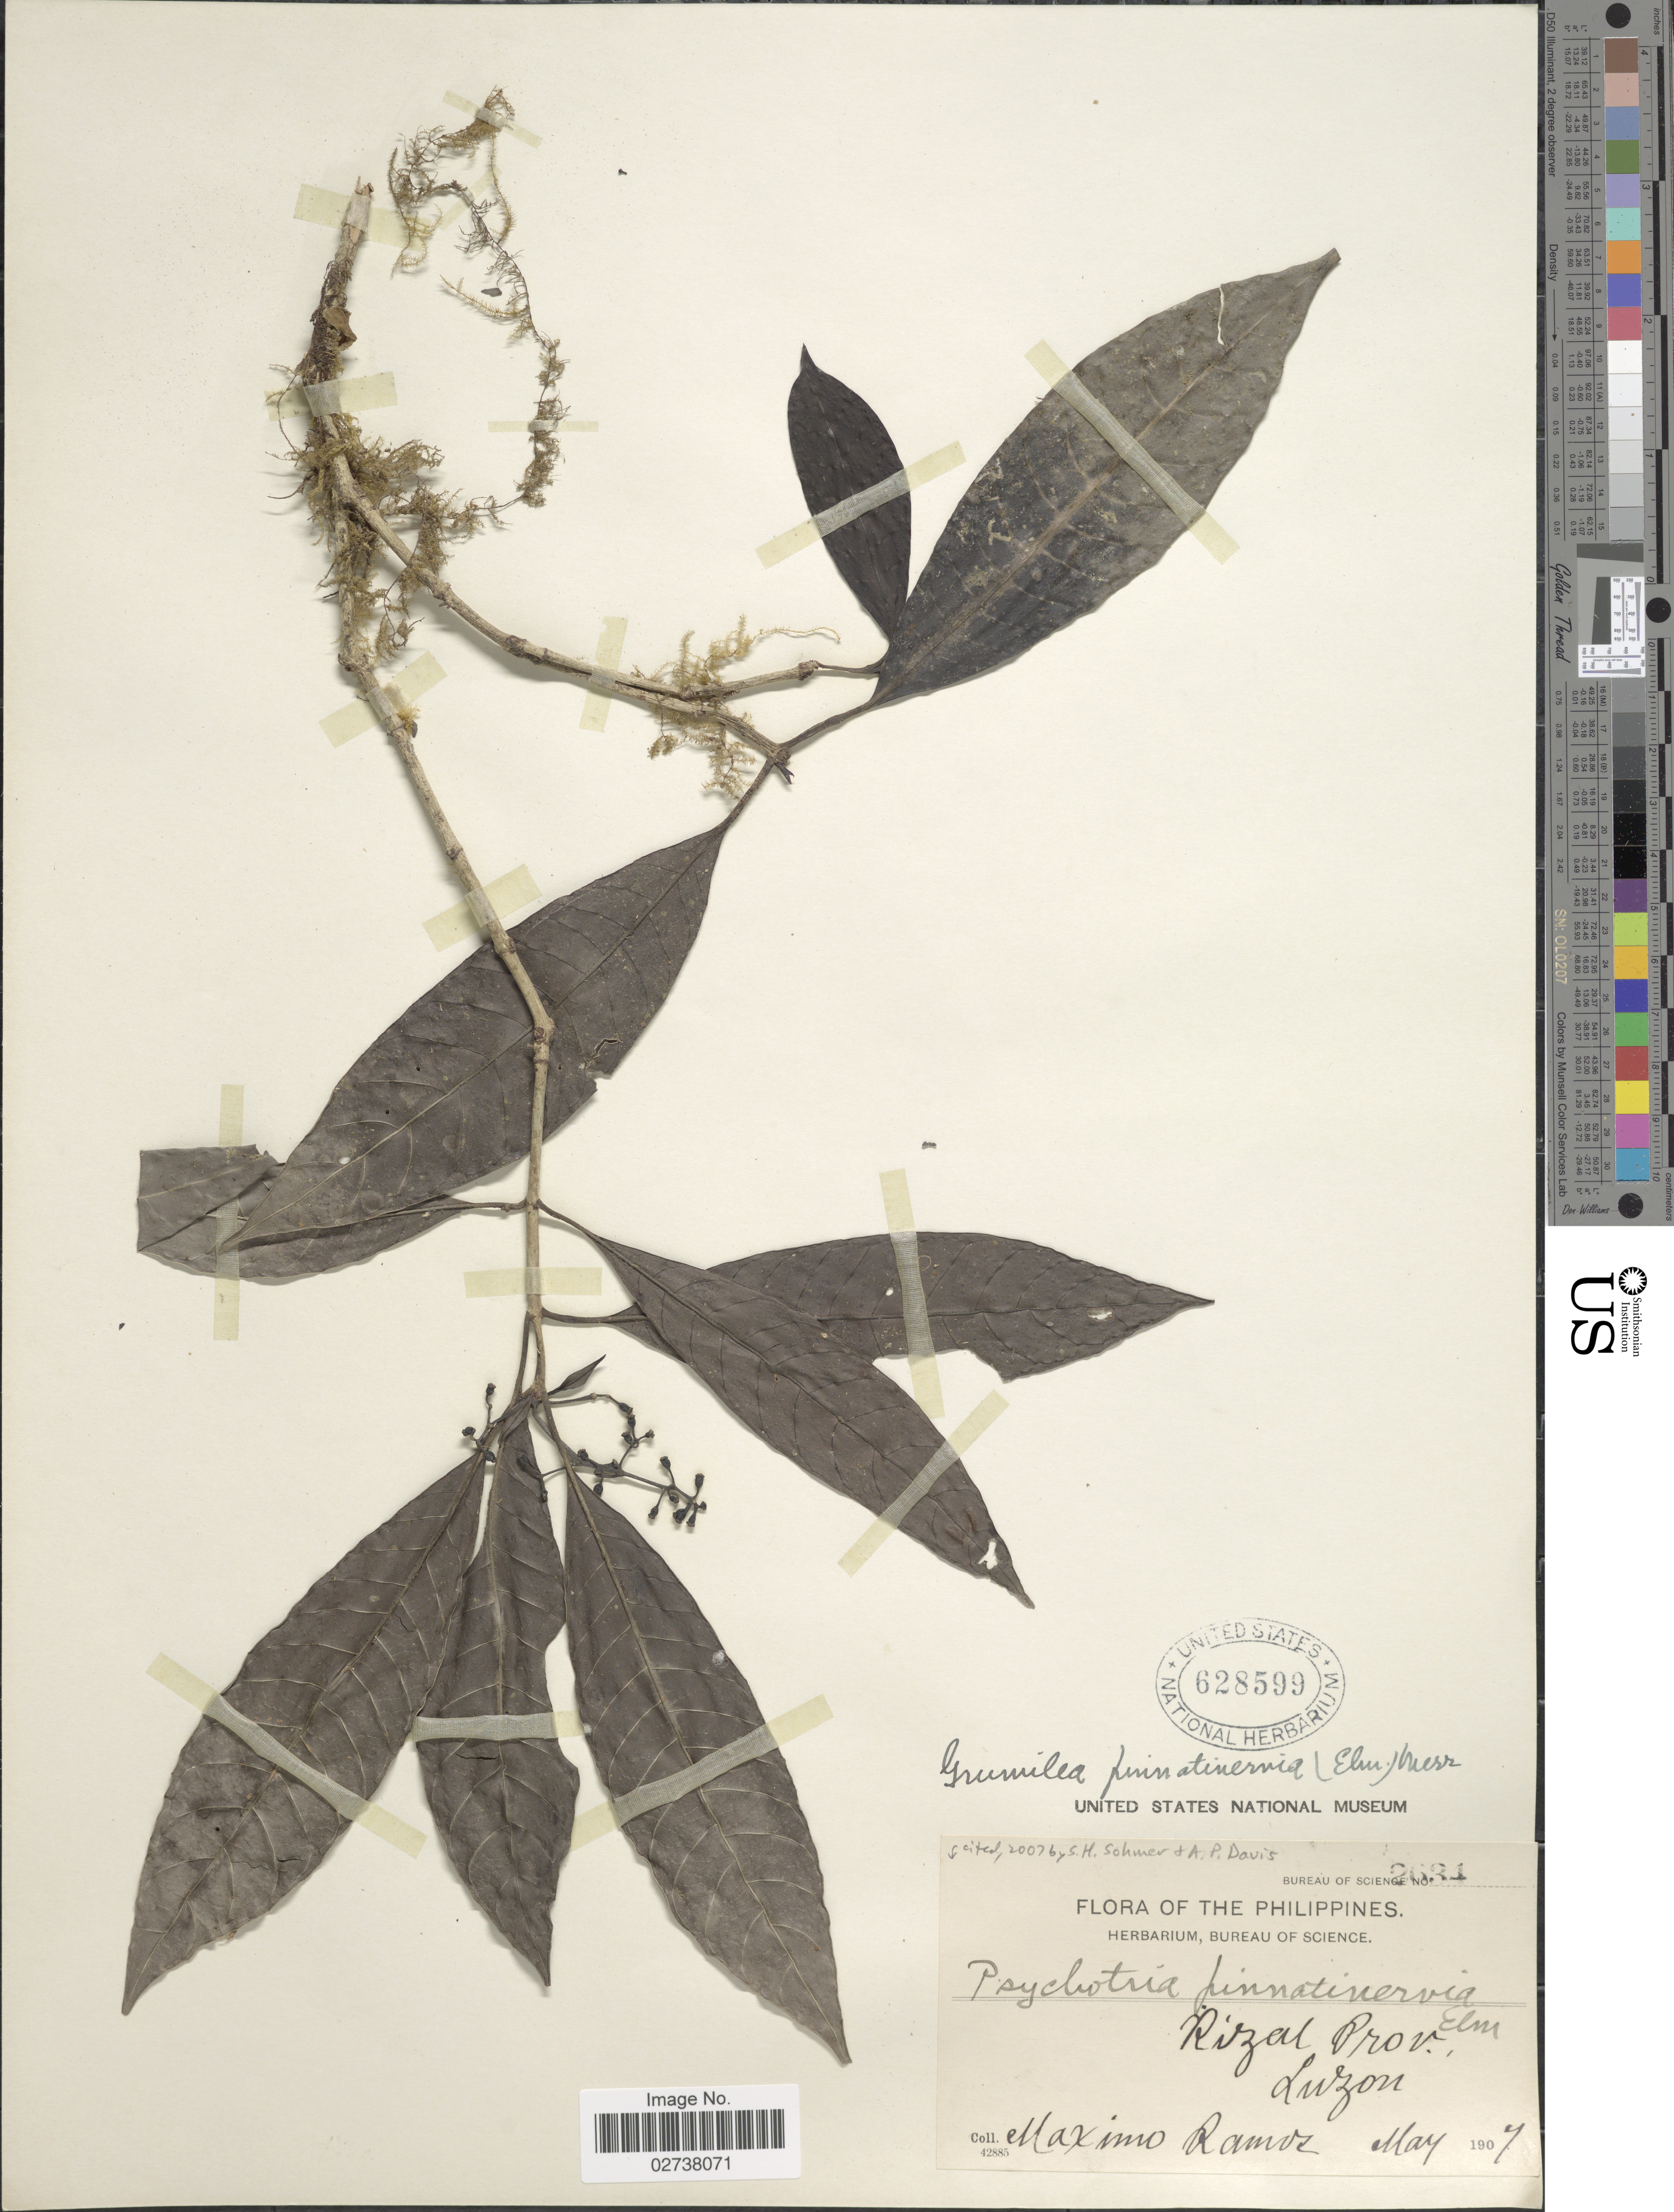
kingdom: Plantae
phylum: Tracheophyta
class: Magnoliopsida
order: Gentianales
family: Rubiaceae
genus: Psychotria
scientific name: Psychotria pinnatinervia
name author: Elmer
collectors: M. Ramos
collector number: Bureau of Science 2631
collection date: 1907-05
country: Philippines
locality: Rizal Prov. Luzon.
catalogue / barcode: US 628599